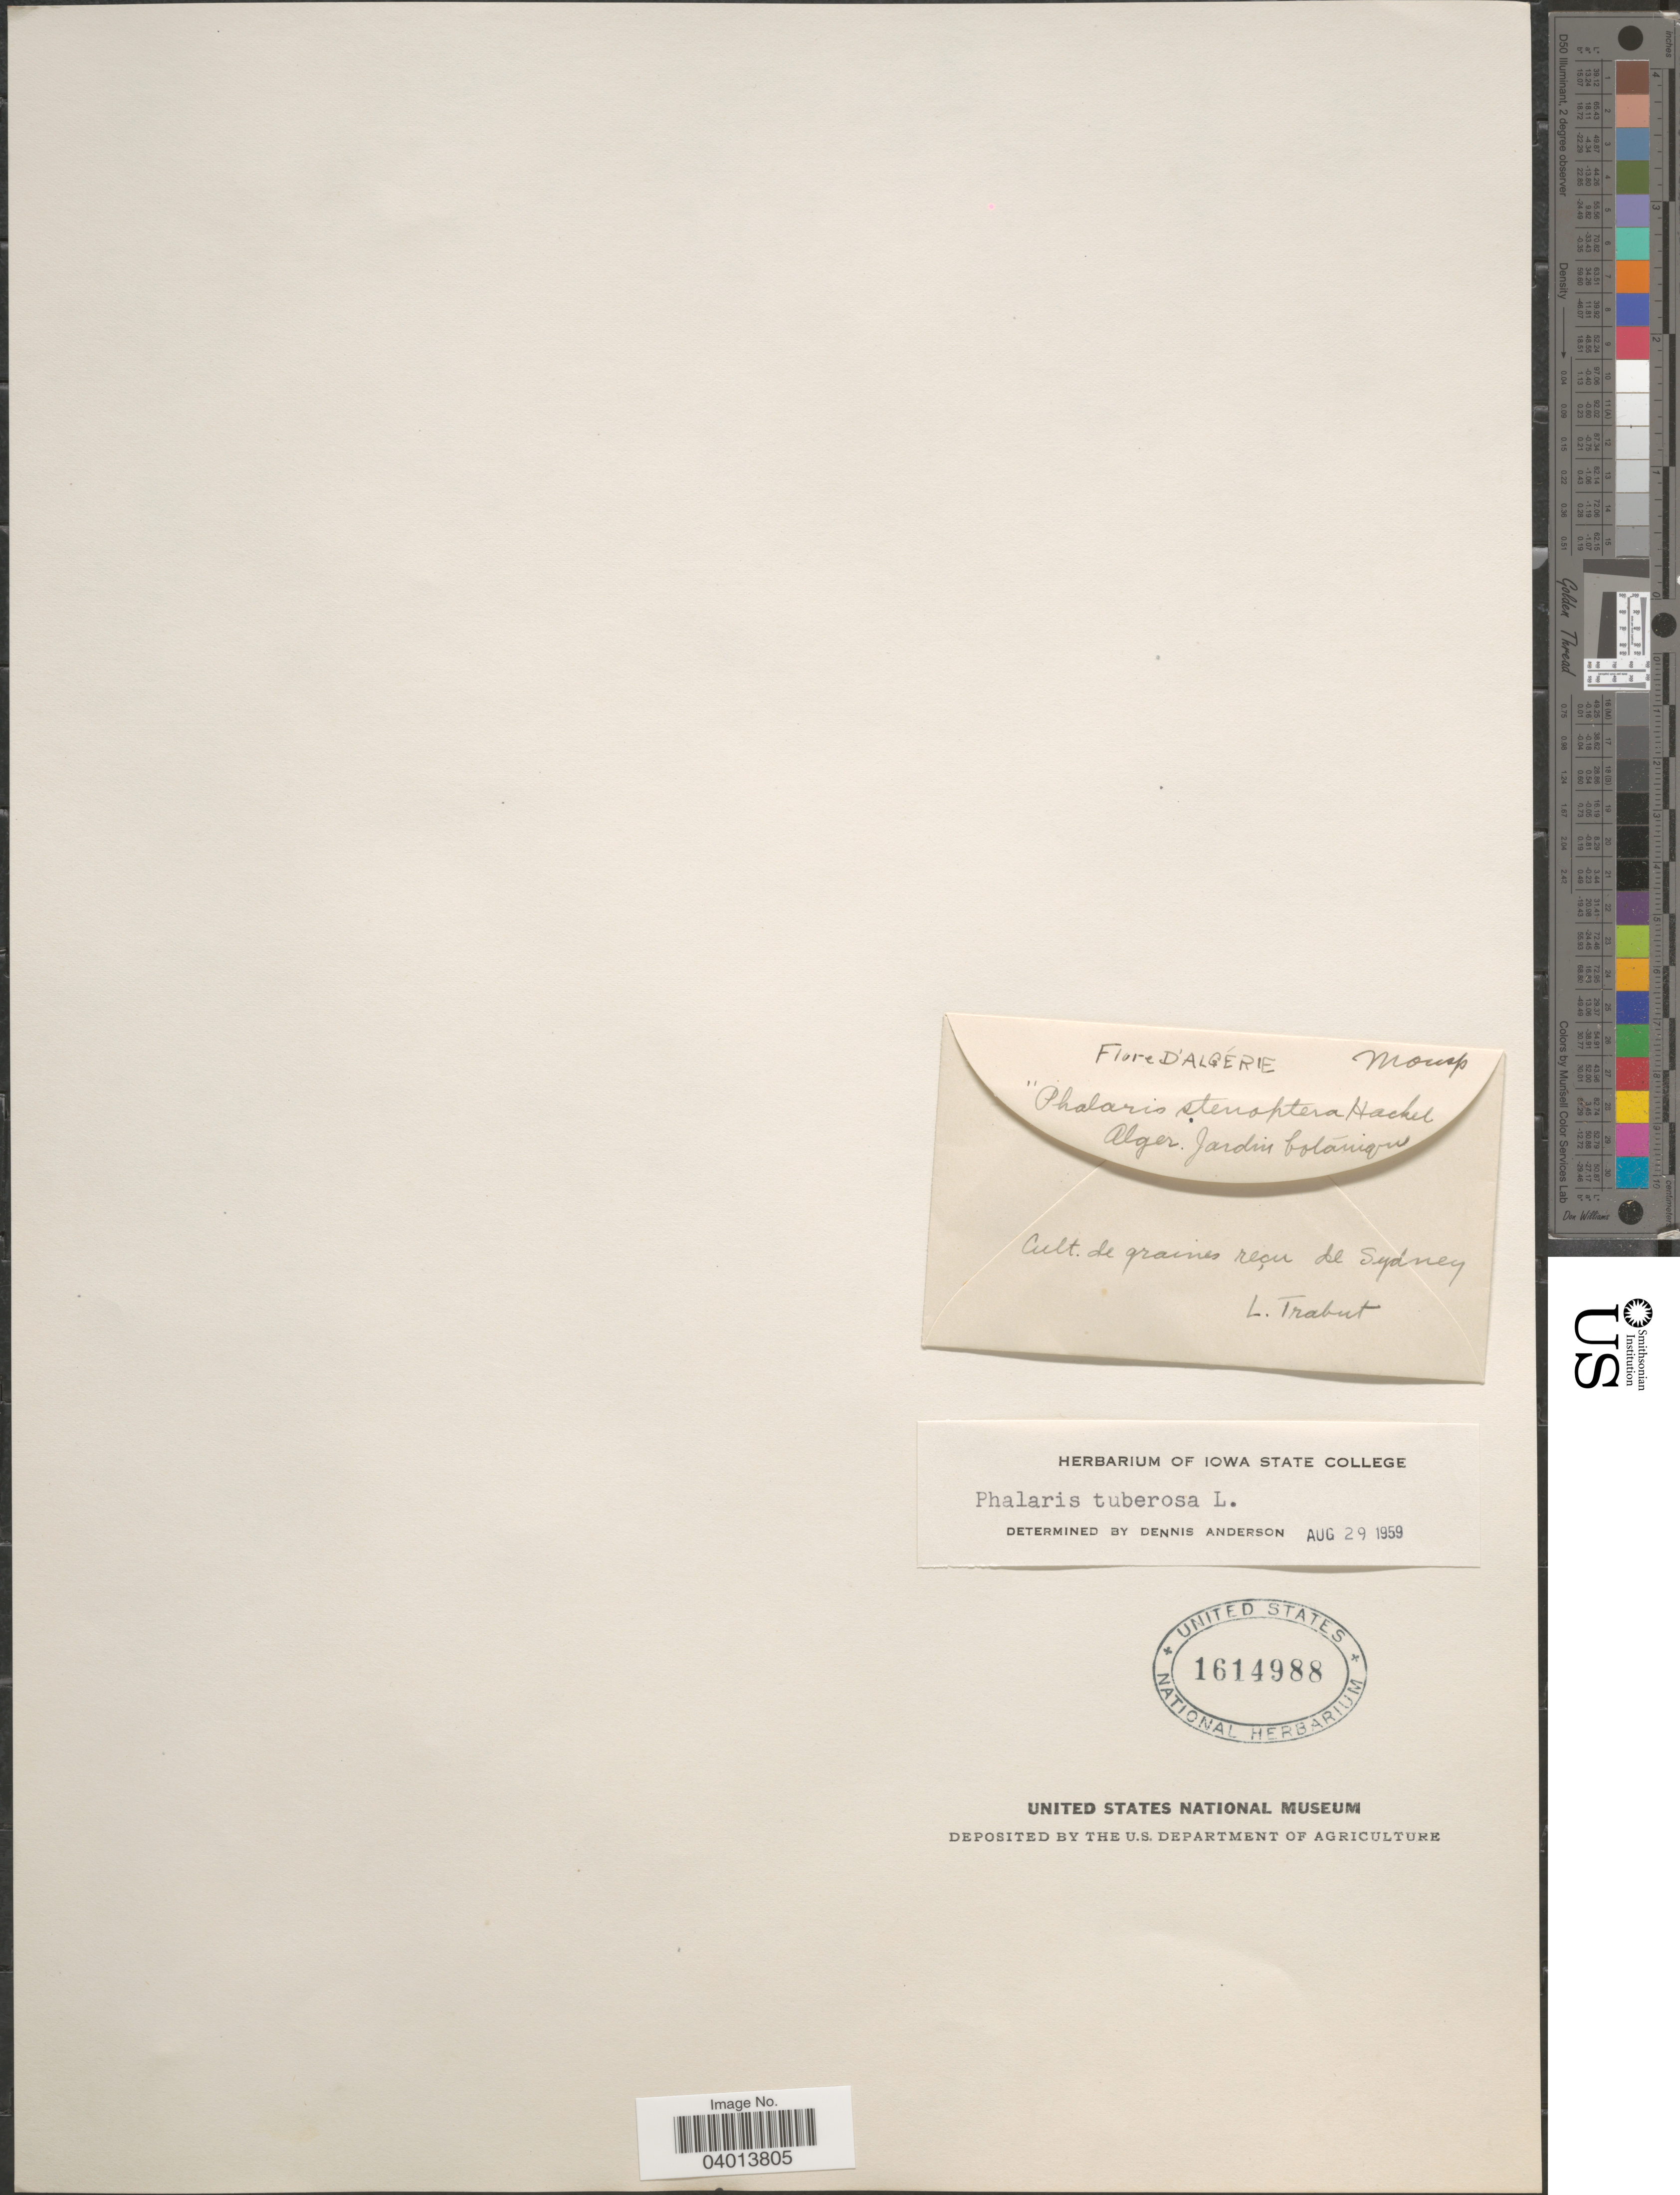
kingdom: Plantae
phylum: Tracheophyta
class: Liliopsida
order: Poales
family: Poaceae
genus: Phalaris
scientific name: Phalaris aquatica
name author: L.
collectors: L. Trabut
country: Algeria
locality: D'Algérie. Alger. Jardin botánique. Cult. de graines reçu de Sydney.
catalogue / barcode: US 1614988